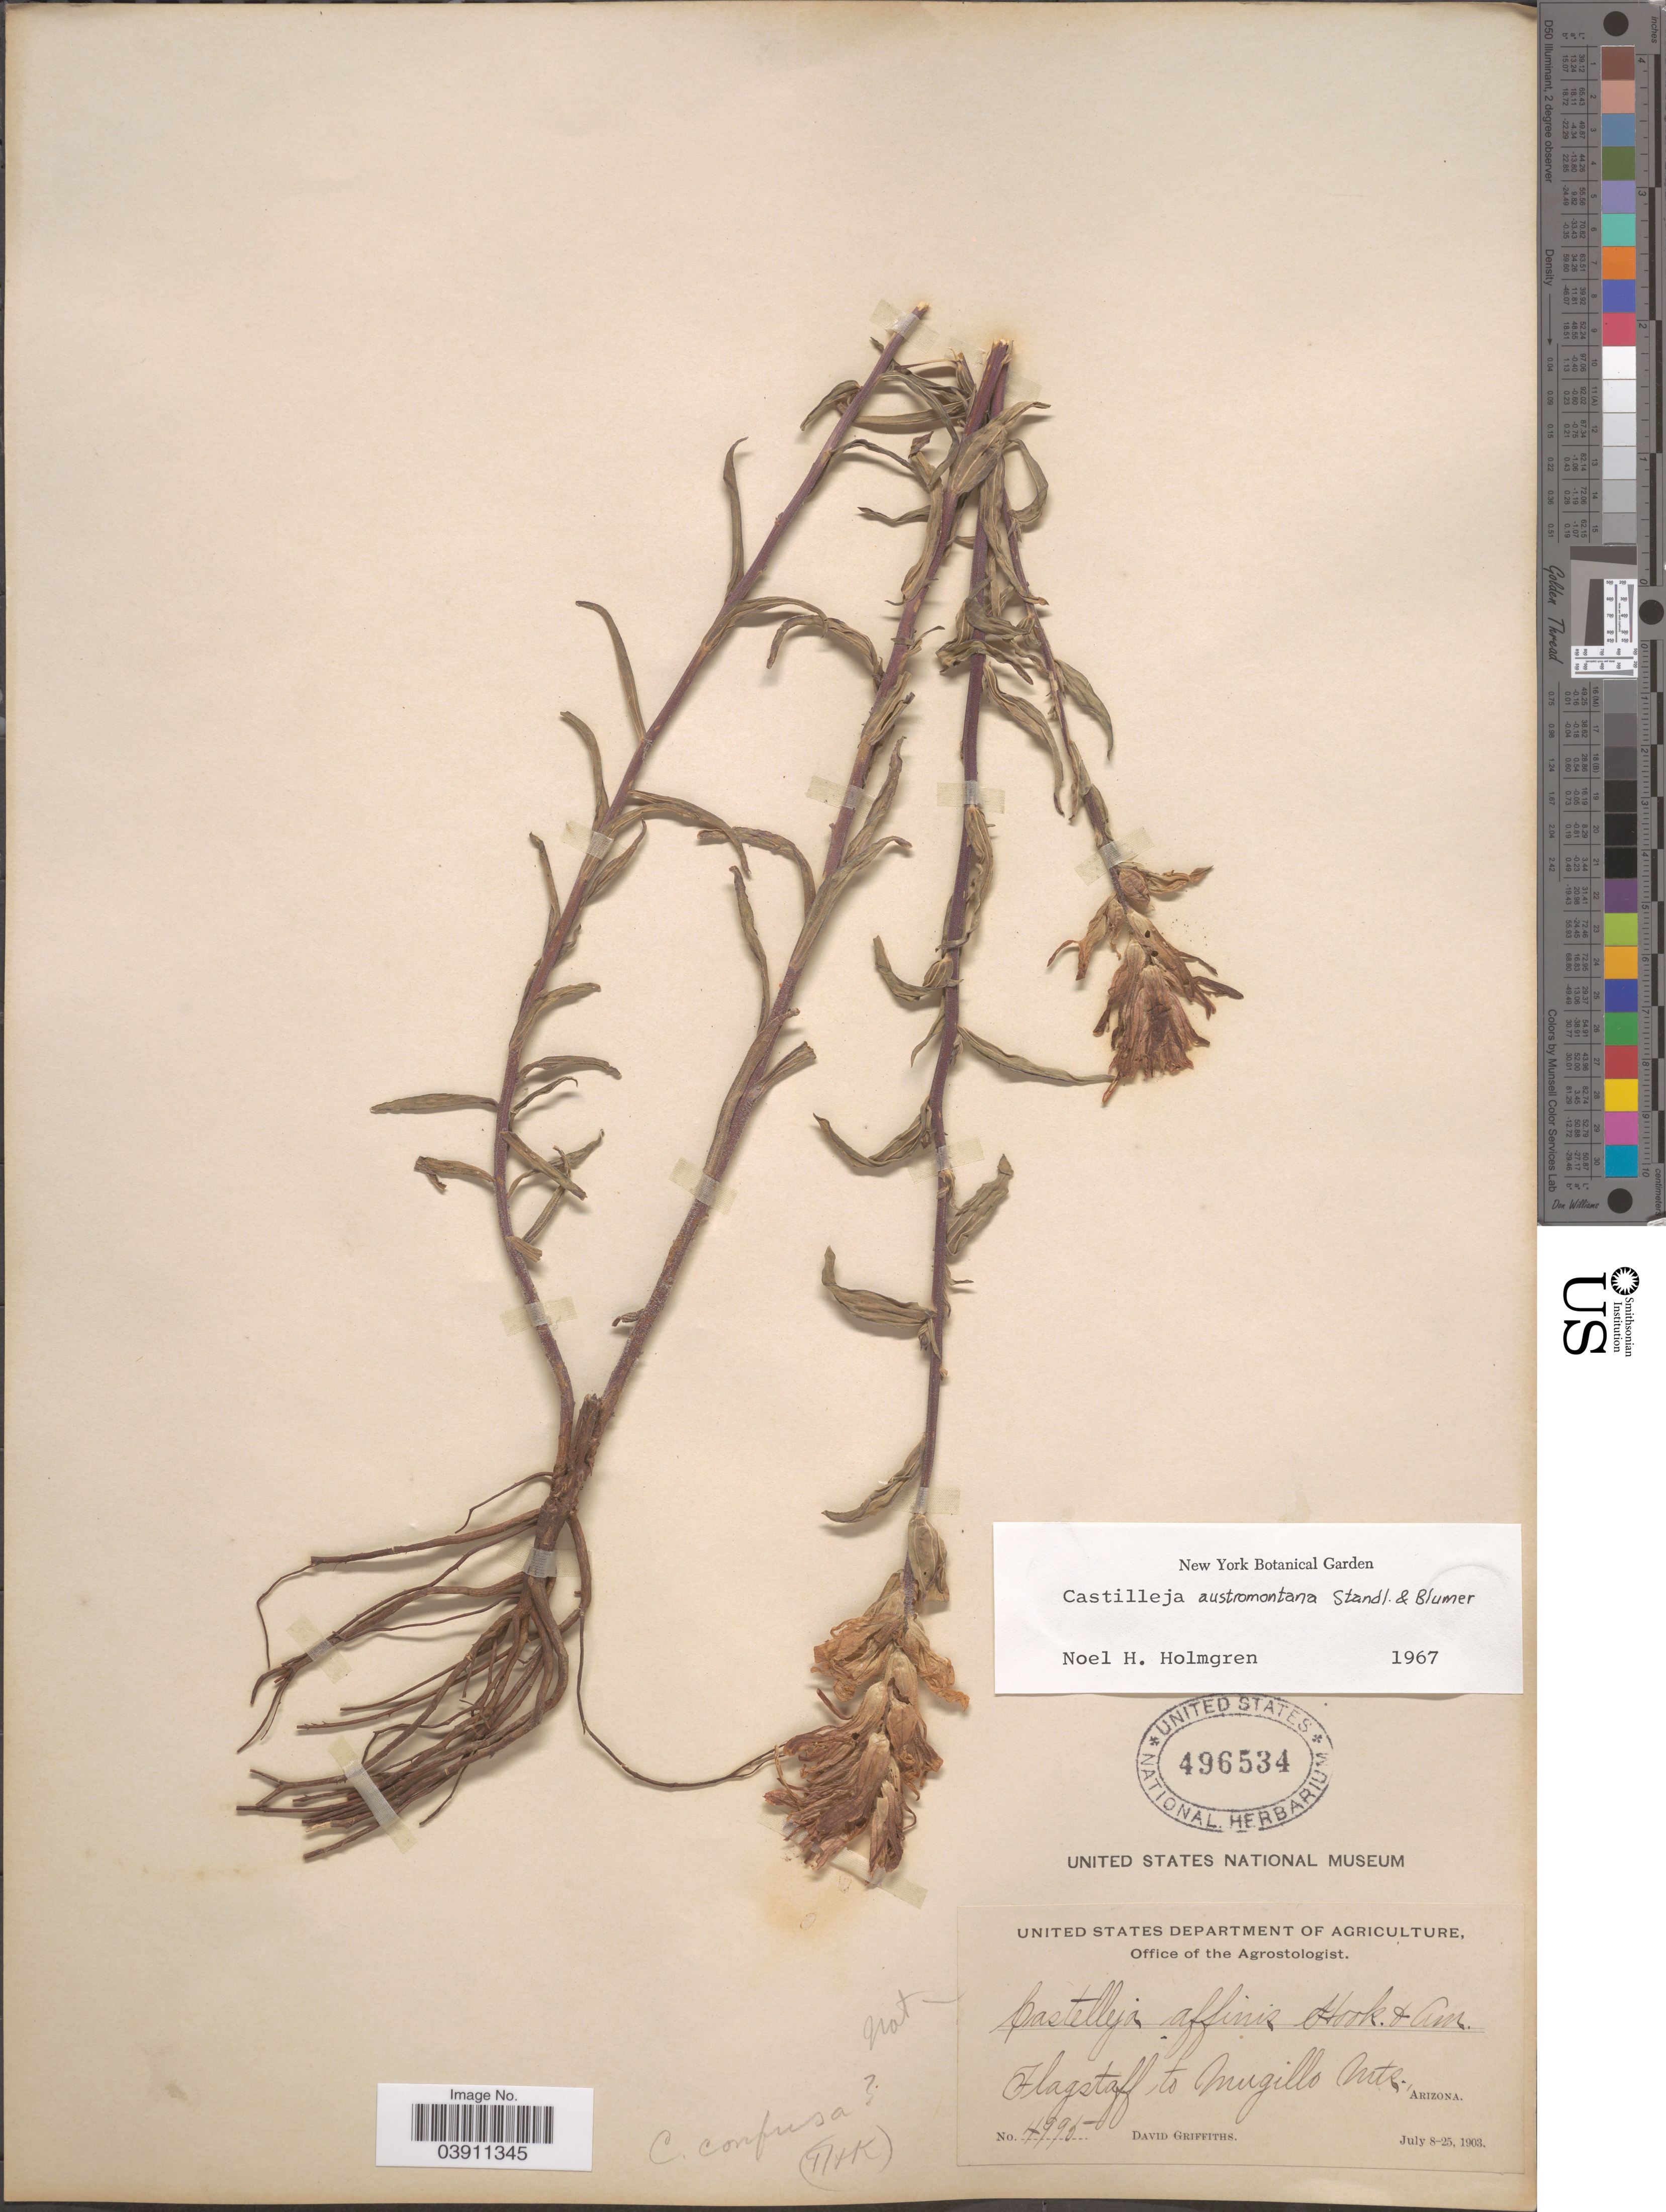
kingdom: Plantae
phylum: Tracheophyta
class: Magnoliopsida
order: Lamiales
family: Orobanchaceae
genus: Castilleja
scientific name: Castilleja austromontana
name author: Standl. & Blumer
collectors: D. Griffiths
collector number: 4995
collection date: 1903-07-08/1903-07-25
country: United States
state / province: Arizona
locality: Flagstaff to Mugillo Mts.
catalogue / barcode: US 496534